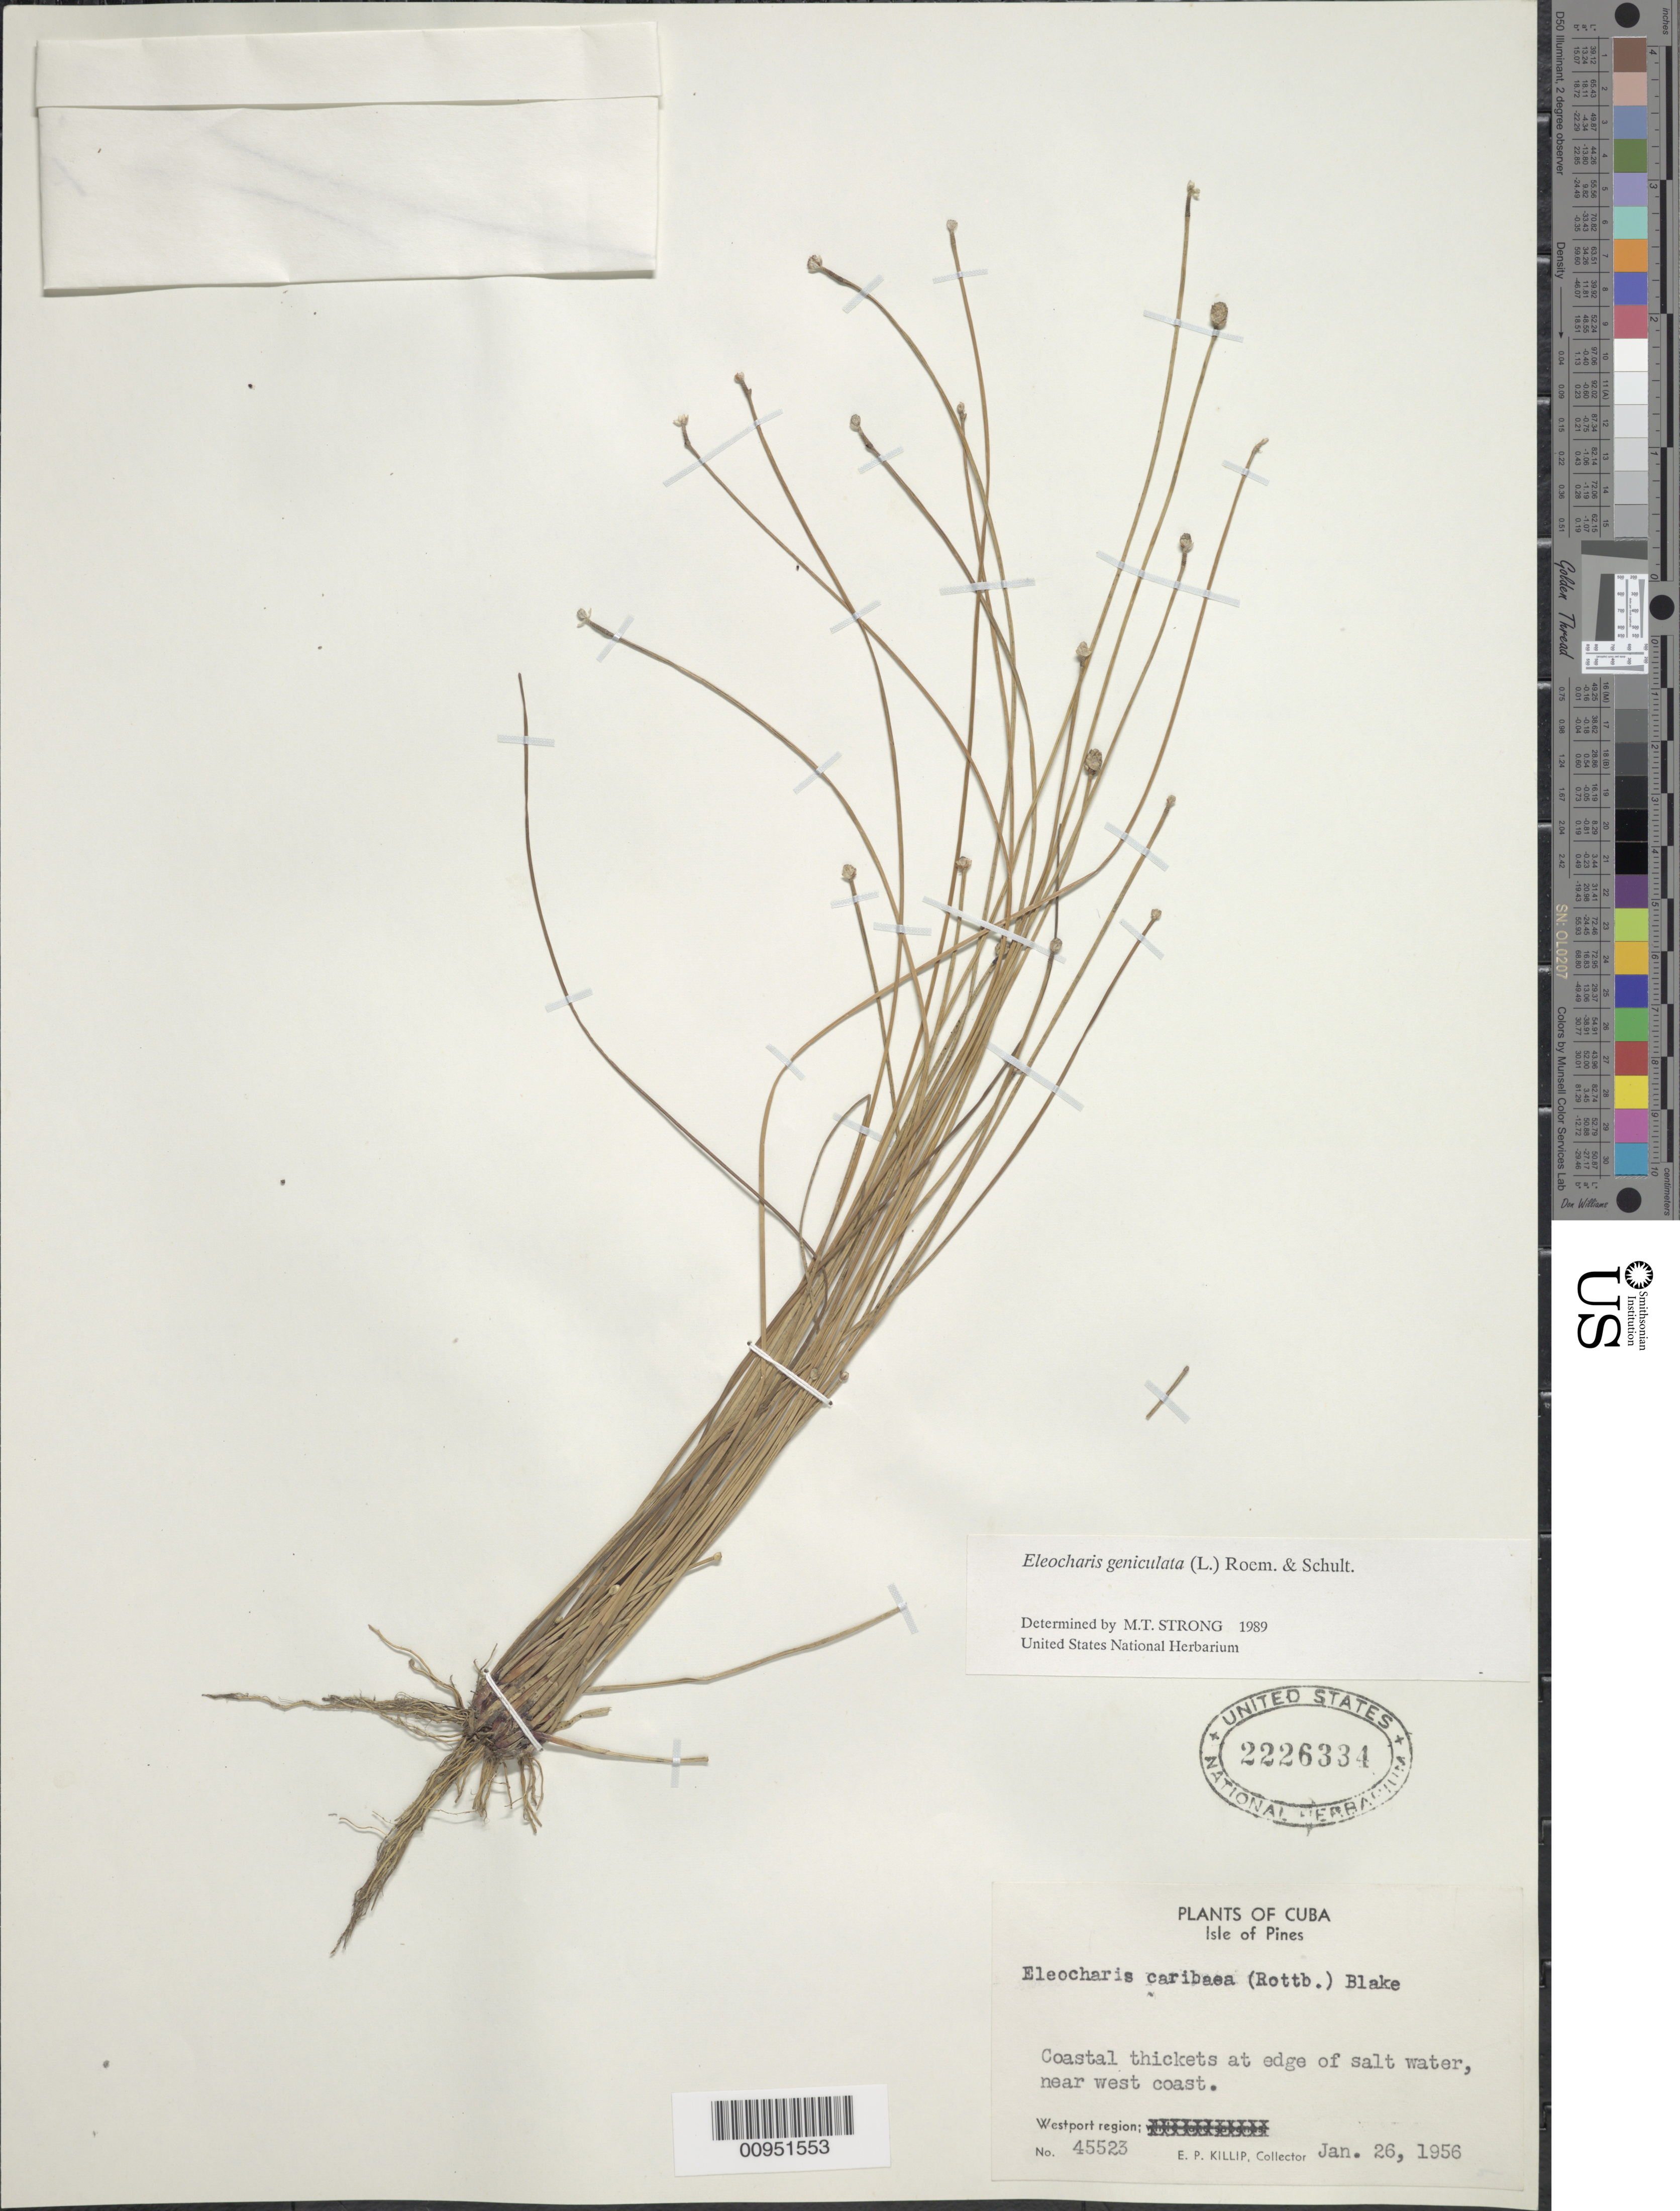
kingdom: Plantae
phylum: Tracheophyta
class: Liliopsida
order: Poales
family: Cyperaceae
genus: Eleocharis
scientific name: Eleocharis geniculata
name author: (L.) Roem. & Schult.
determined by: Strong, M. T., (US), Smithsonian Institution - National Museum of Natural History (UNITED STATES)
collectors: E. P. Killip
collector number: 45523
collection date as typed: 26 Jan 1956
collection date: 1956-01-26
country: Cuba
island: Isla de la Juventud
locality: Westport region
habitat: Coastal thickets at edge of salt water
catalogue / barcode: US 2226334